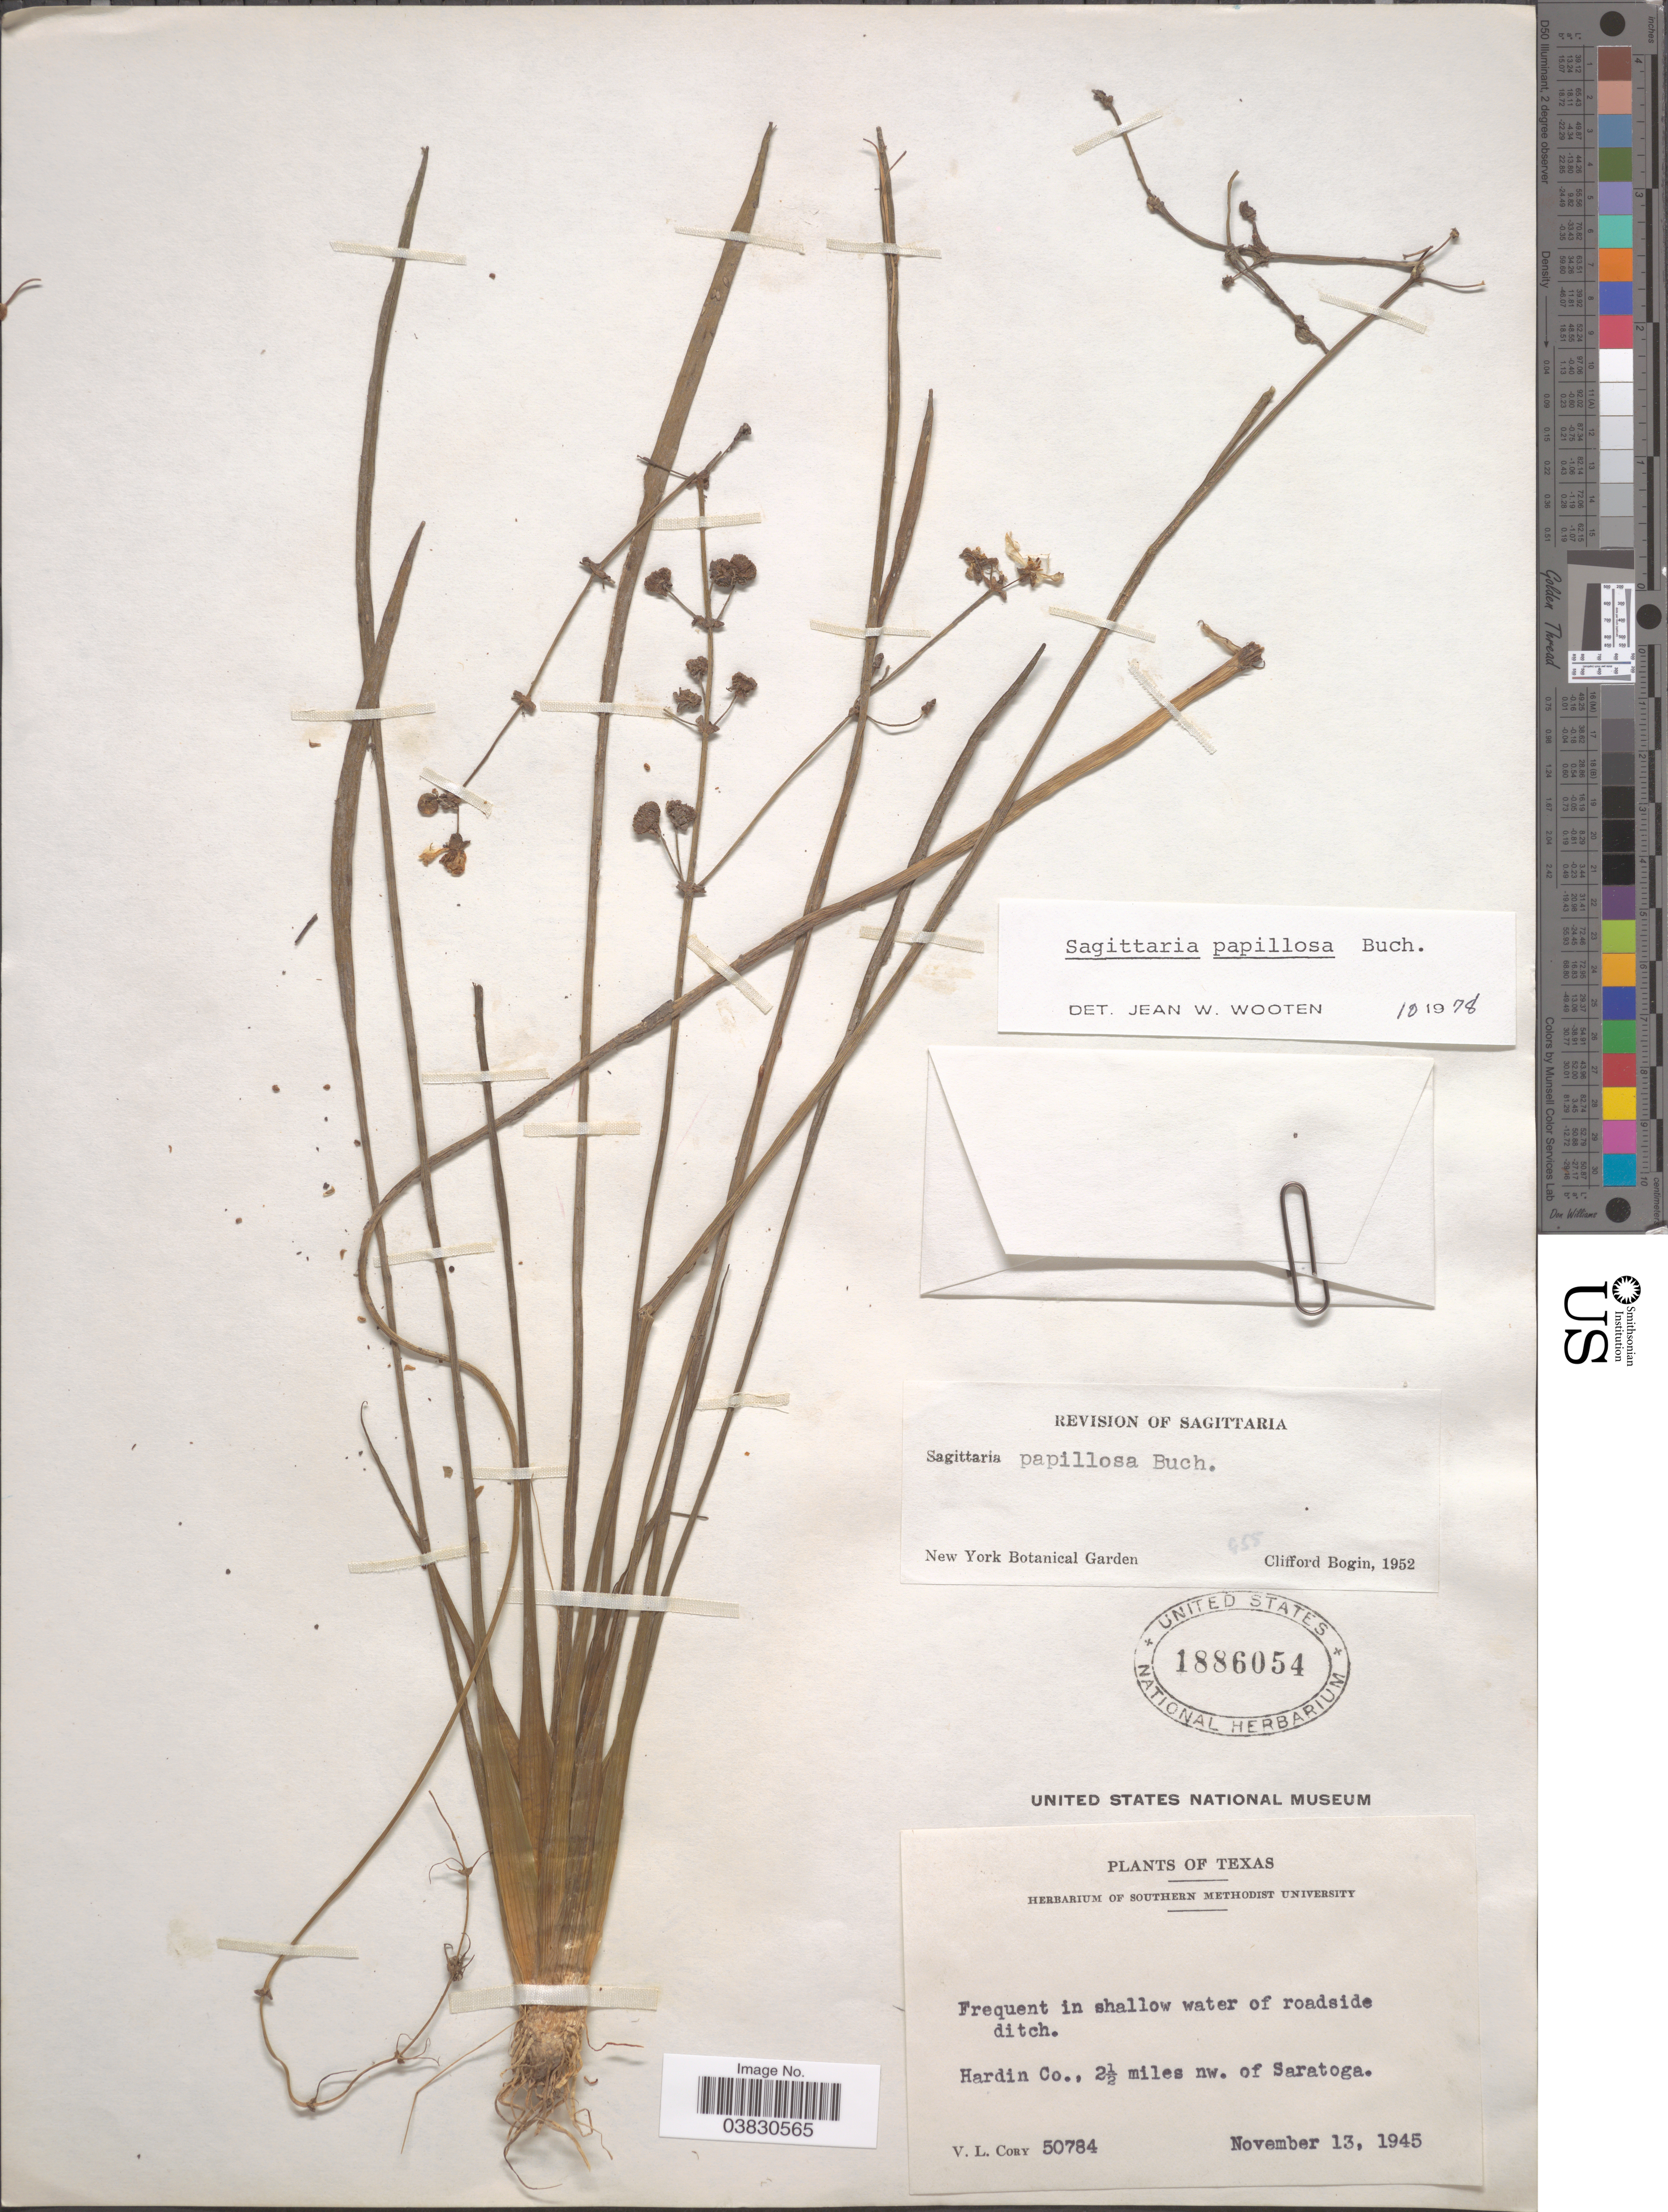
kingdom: Plantae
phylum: Tracheophyta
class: Liliopsida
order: Alismatales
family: Alismataceae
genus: Sagittaria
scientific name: Sagittaria papillosa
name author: Buchenau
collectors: V. Cory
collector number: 50784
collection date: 1945-11-13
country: United States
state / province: Texas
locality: Hardin Co., 2½ miles nw. of Saratoga.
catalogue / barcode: US 1886054